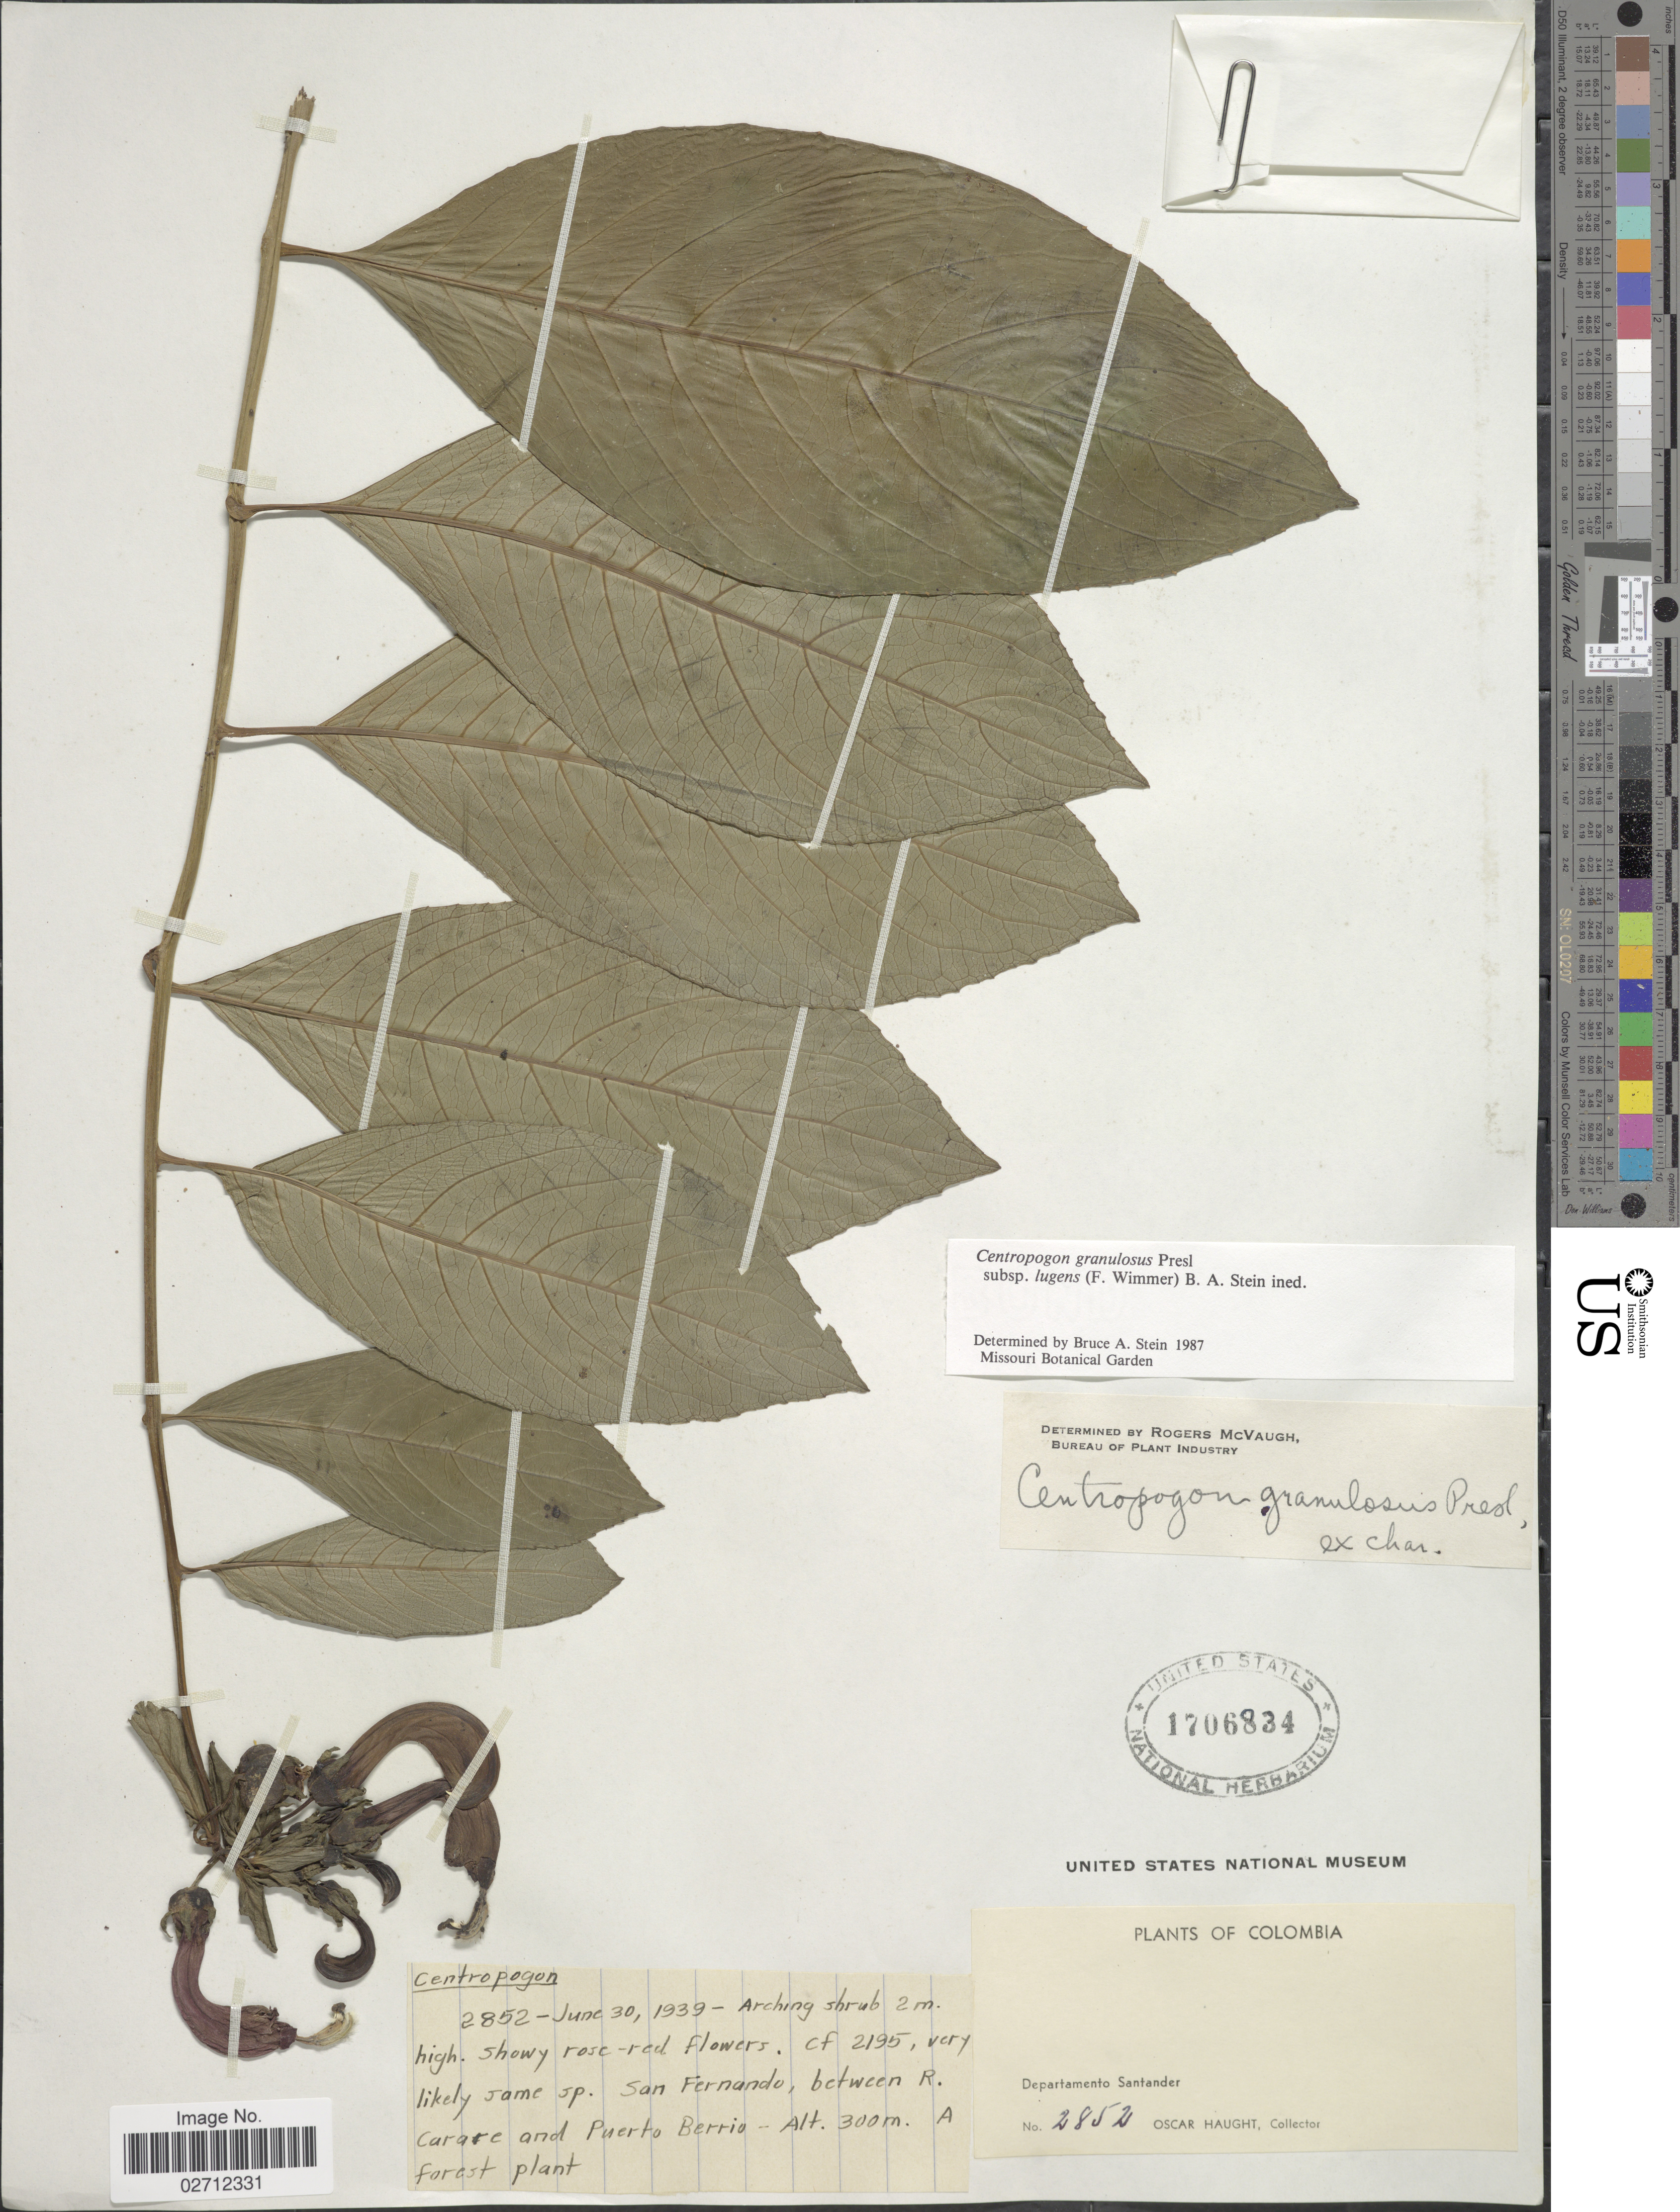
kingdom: Plantae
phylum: Tracheophyta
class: Magnoliopsida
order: Asterales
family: Campanulaceae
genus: Centropogon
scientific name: Centropogon granulosus subsp. lugens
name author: B.A. Stein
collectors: O. Haught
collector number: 2852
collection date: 1939-06-30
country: Colombia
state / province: Santander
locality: Departamento Santander, San Fernando, between R. Carare and Puerto Berrio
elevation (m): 300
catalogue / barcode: US 1706834